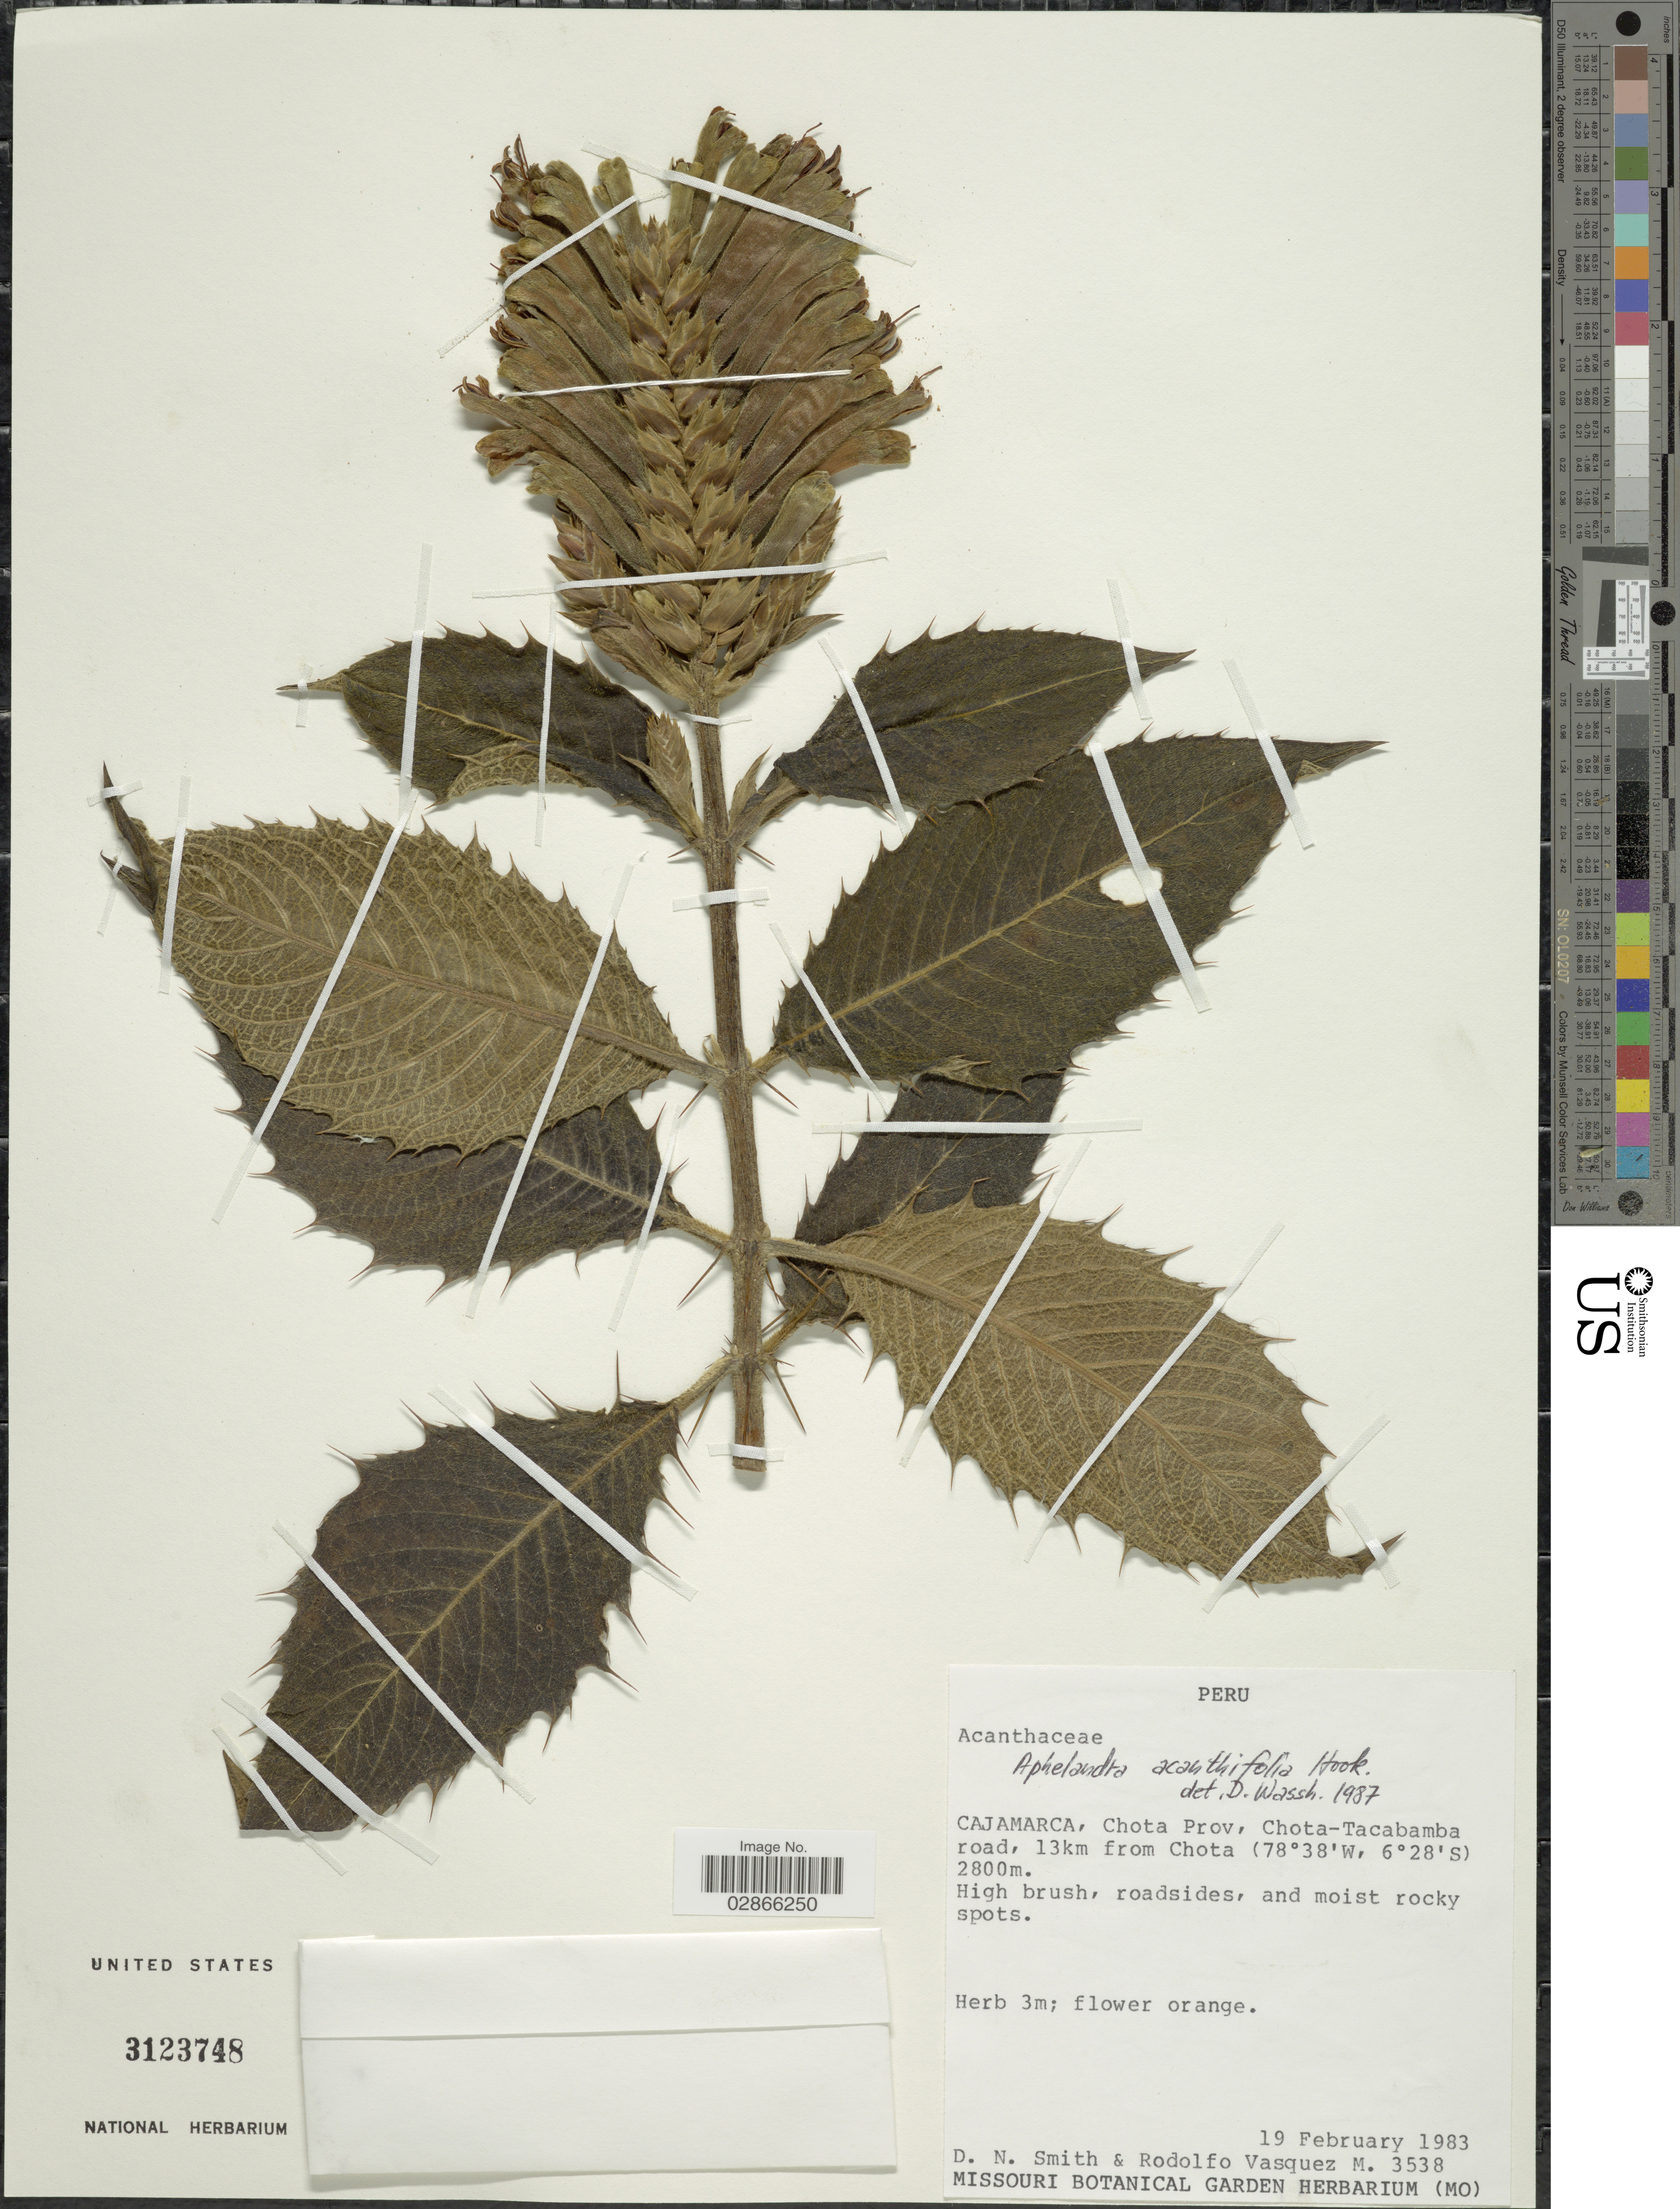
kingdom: Plantae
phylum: Tracheophyta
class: Magnoliopsida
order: Lamiales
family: Acanthaceae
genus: Aphelandra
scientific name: Aphelandra acanthifolia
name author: Hook.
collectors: D. Smith & R. Vásquez M.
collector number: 3538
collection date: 1983-02-19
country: Peru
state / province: Cajamarca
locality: Chota Prov, Chota-Tacabamba road, 13km from Chota.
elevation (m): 2800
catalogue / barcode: US 3123748